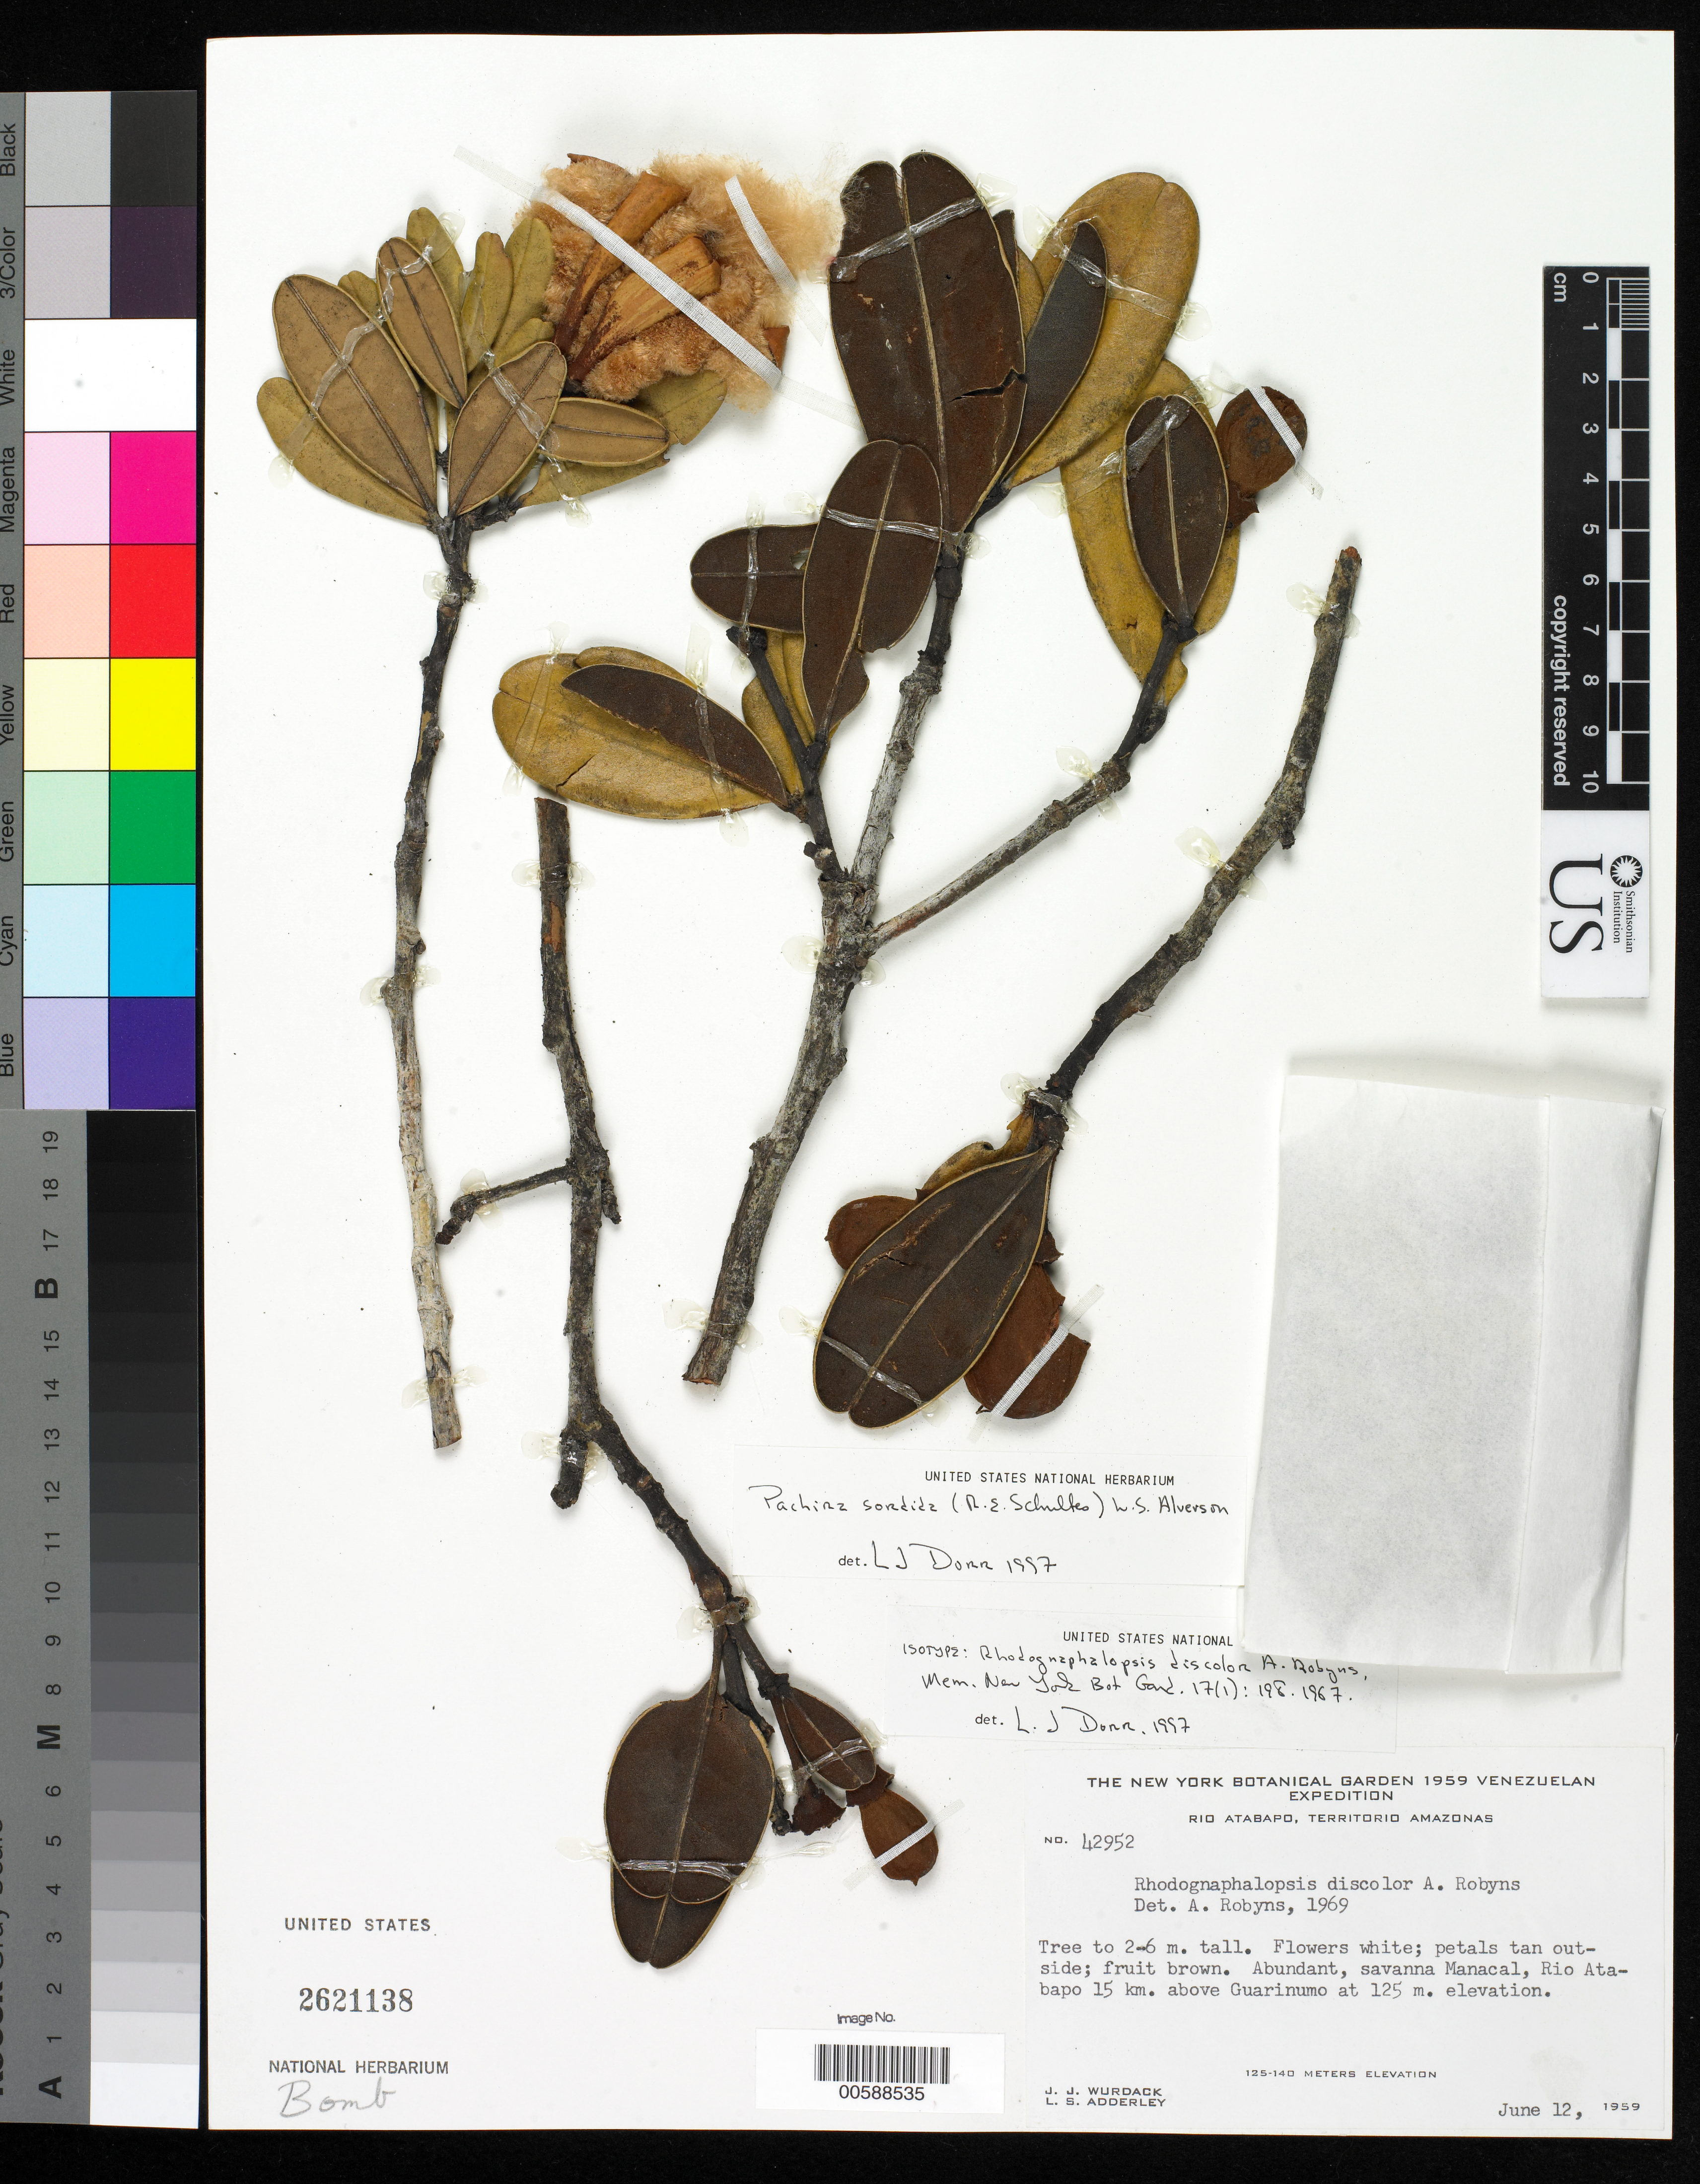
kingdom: Plantae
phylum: Tracheophyta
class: Magnoliopsida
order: Malvales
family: Malvaceae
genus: Rhodognaphalopsis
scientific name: Rhodognaphalopsis discolor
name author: A. Robyns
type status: Isotype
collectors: J. J. Wurdack & L. S. Adderley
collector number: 42952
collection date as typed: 12 Jun 1959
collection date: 1959-06-12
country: Venezuela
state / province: Amazonas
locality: Rio Atabapo, savanna Manacal, Rio Atabapo 15 km above Guarinumo.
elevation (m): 125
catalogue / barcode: US 2621138